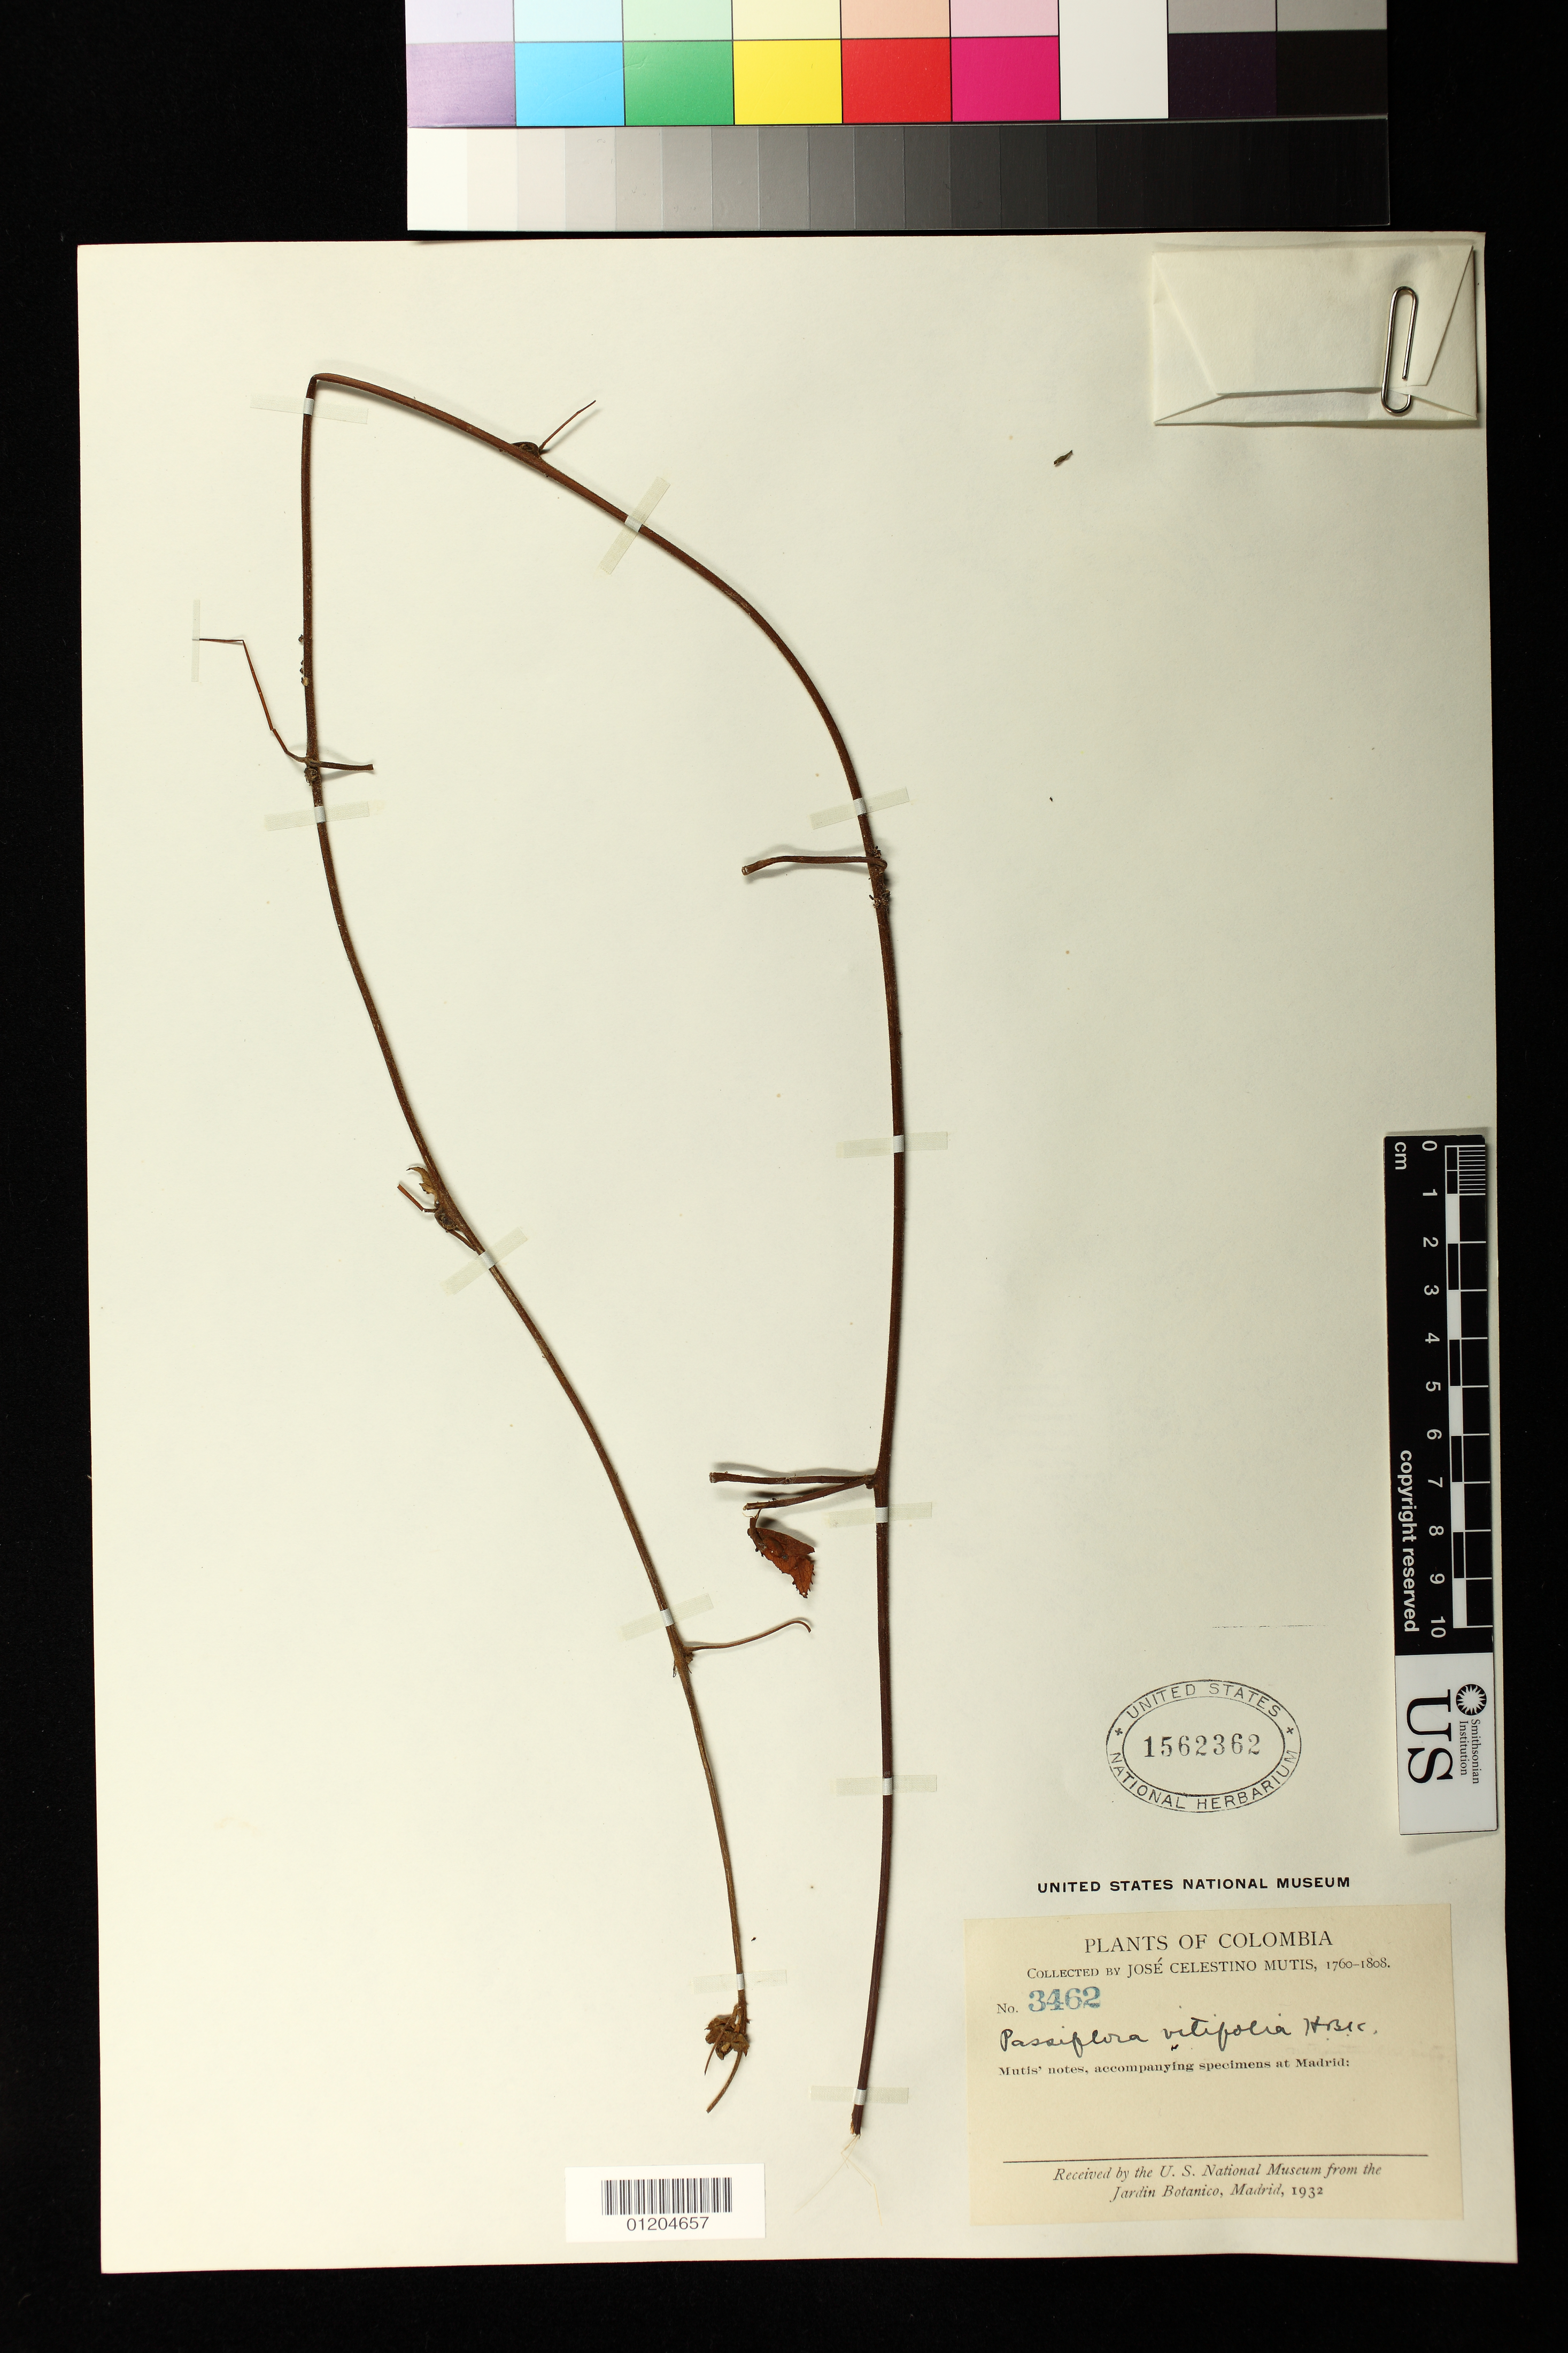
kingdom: Plantae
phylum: Tracheophyta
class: Magnoliopsida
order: Malpighiales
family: Passifloraceae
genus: Passiflora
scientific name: Passiflora vitifolia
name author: Kunth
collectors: J. C. B. Mutis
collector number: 3462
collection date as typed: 1760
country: Colombia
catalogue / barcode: US 1562362